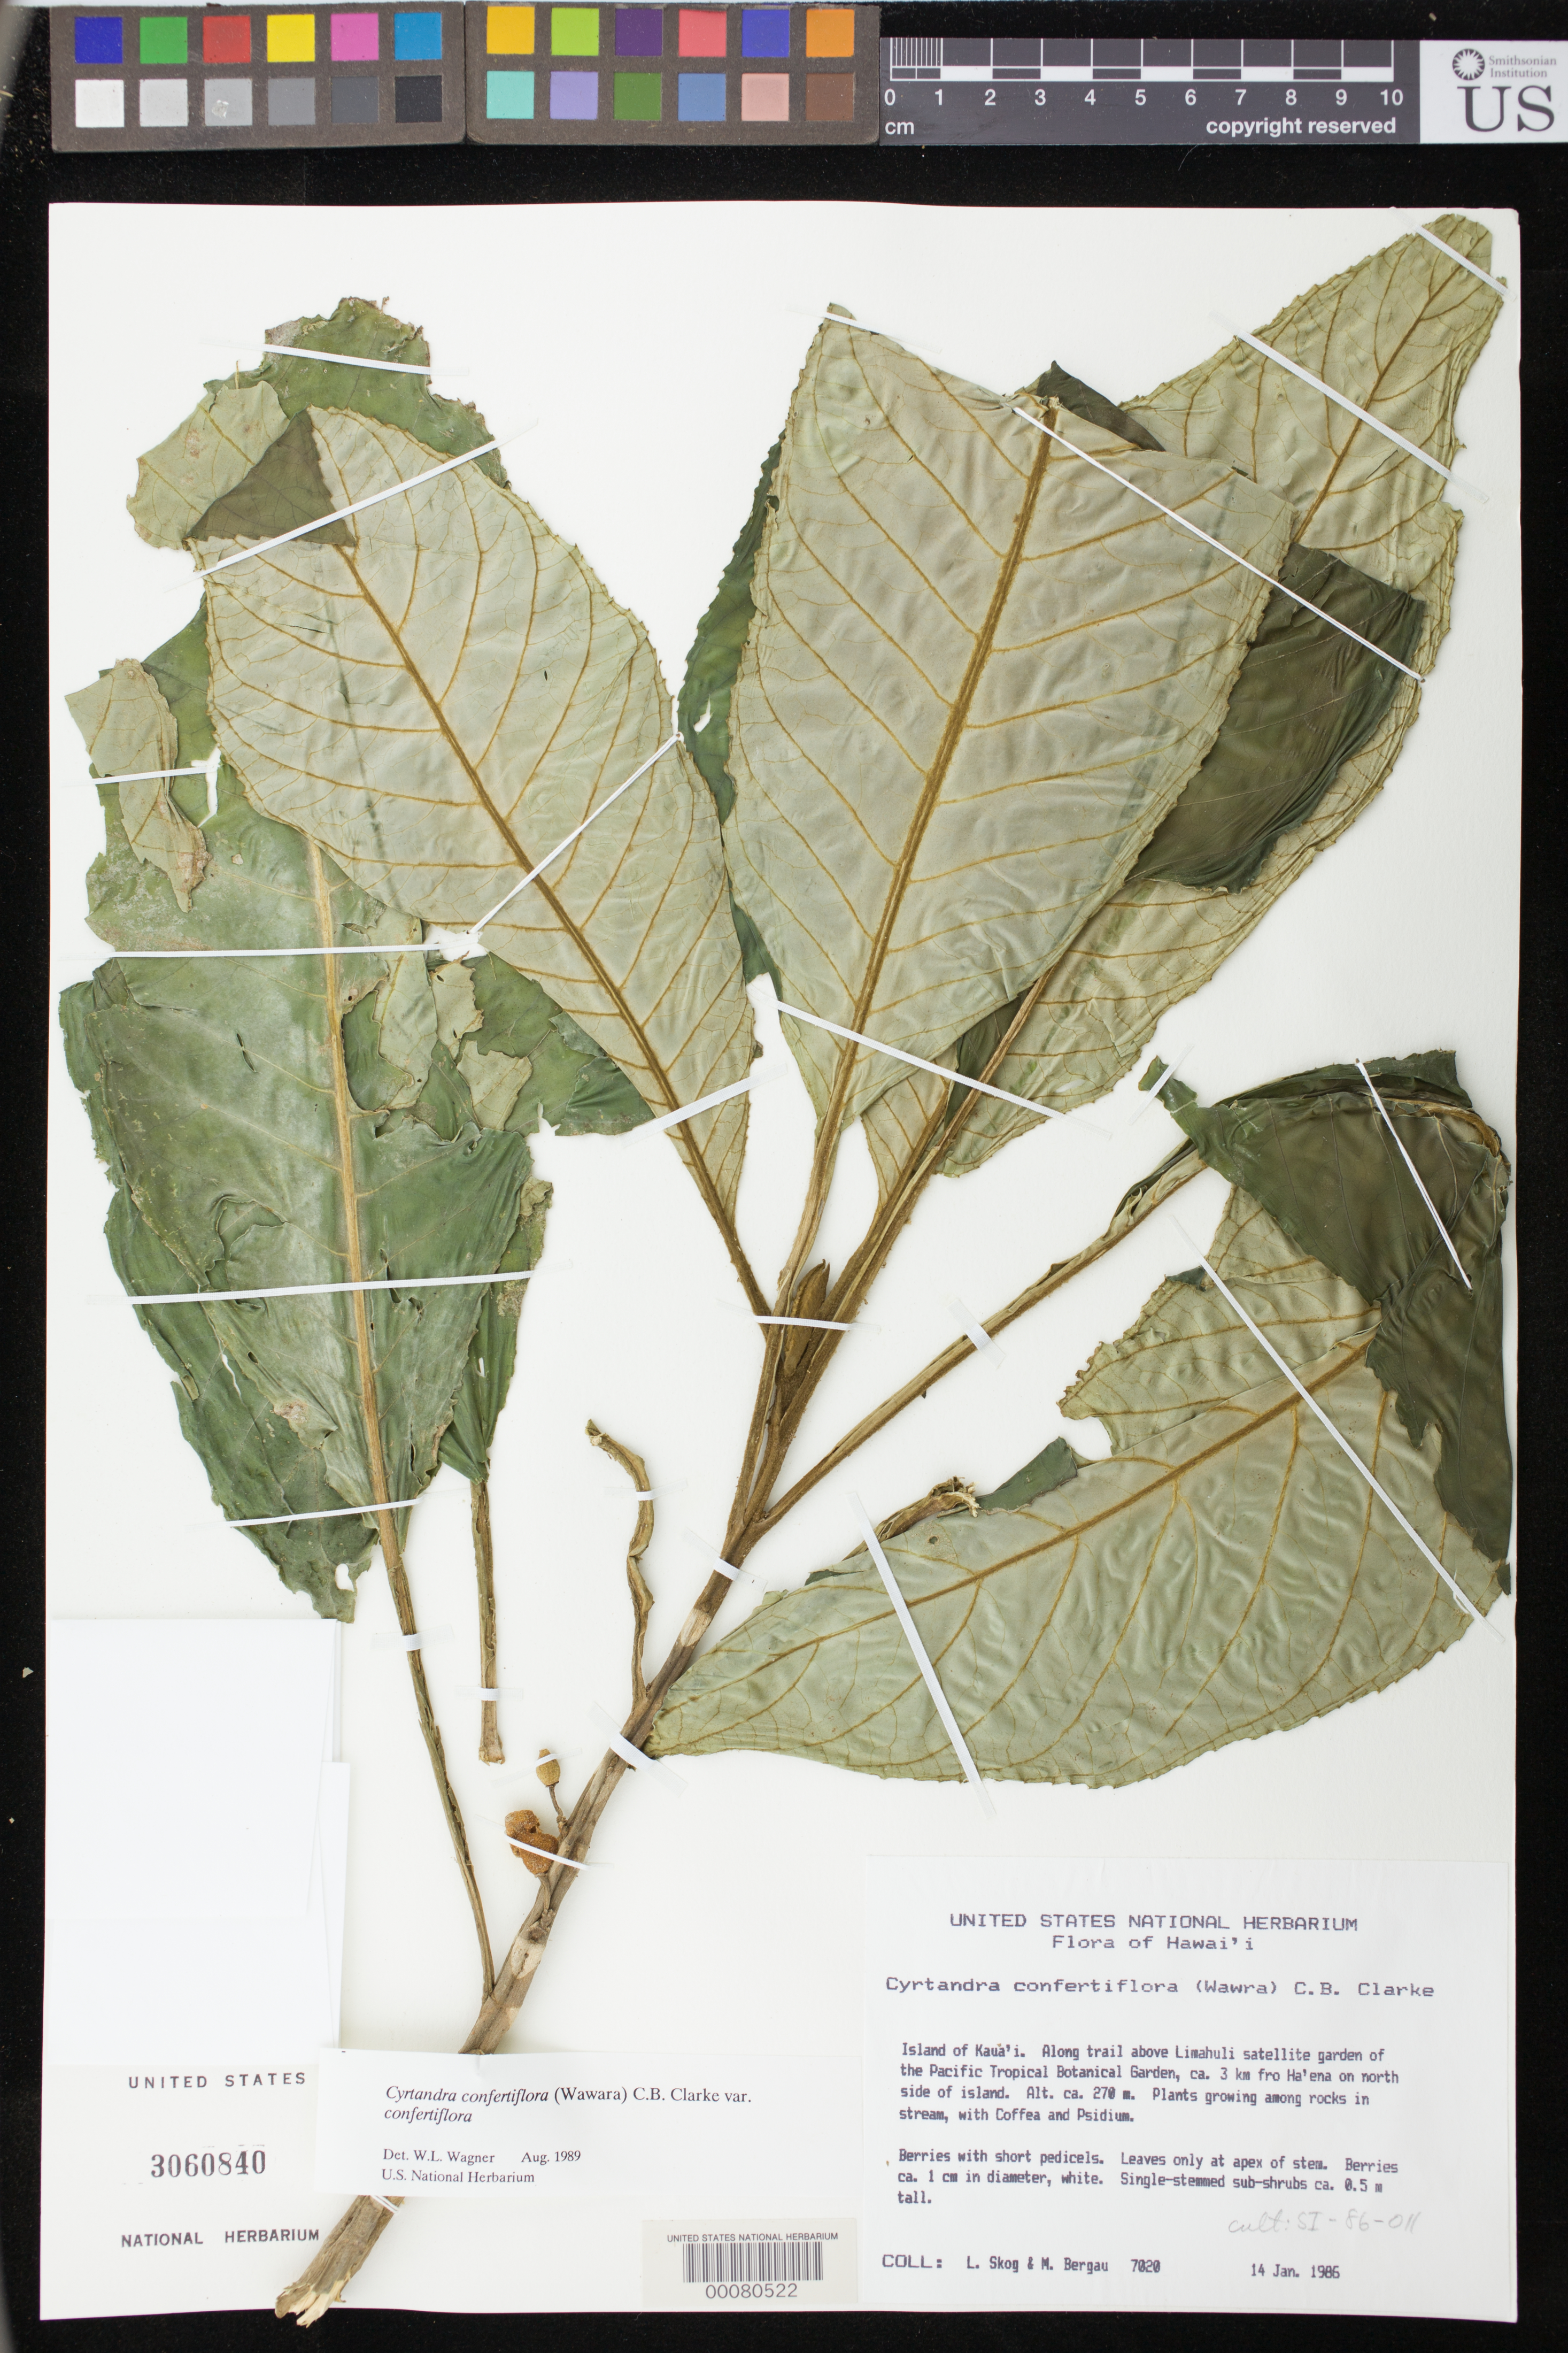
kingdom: Plantae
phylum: Tracheophyta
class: Magnoliopsida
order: Lamiales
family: Gesneriaceae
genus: Cyrtandra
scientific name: Cyrtandra confertiflora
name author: (Wawra) C.B. Clarke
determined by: Wagner, W. L., (BOT), Smithsonian Institution - National Museum of Natural History (UNITED STATES)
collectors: L. E. Skog & M. Bergau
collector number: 7020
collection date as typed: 14 Jan 1986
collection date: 1986-01-14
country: United States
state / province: Hawaii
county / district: Kauai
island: Kaua'i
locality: Along trail above Limahuli satellite garden of the Pacific Tropical Botanical Garden, about 3 km from Haena on n of island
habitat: Plants growing among rocks in stream, with coffea and psidium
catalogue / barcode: US 3060840